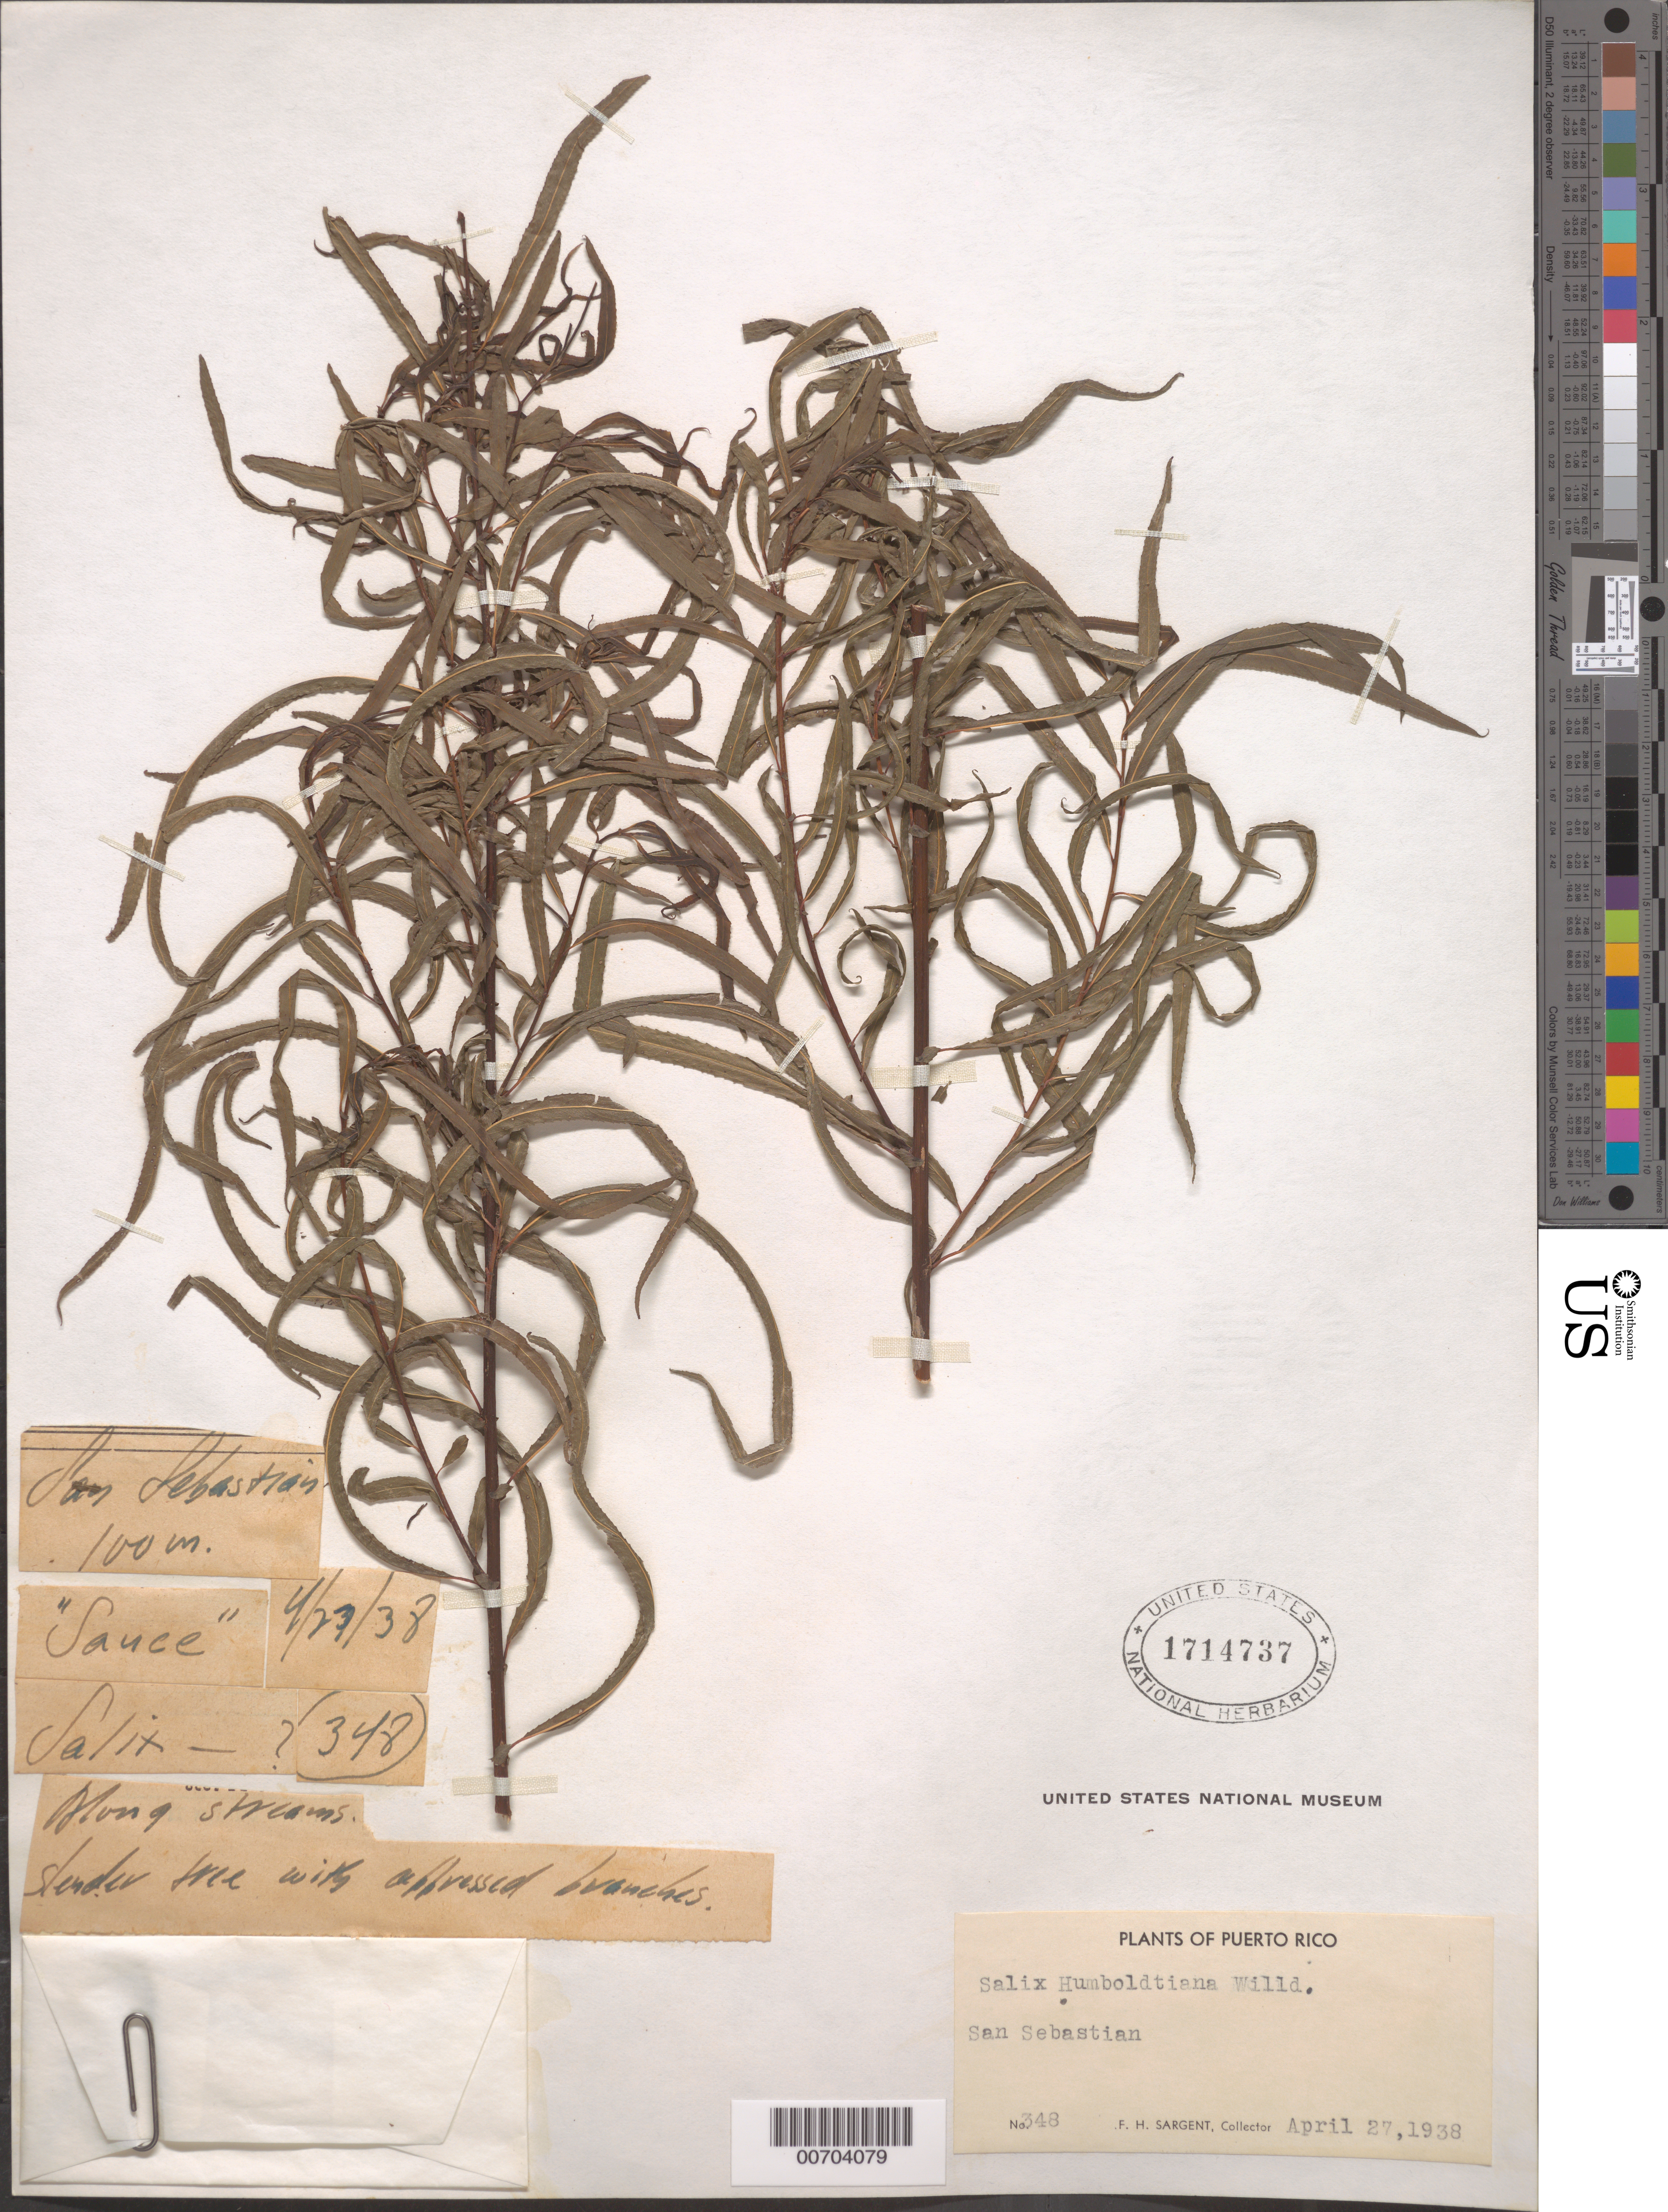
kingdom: Plantae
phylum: Tracheophyta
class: Magnoliopsida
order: Malpighiales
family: Salicaceae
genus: Salix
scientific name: Salix humboldtiana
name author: Willd.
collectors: F. H. Sargent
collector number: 348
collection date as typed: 27 Apr 1938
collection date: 1938-04-27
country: Puerto Rico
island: Greater Antilles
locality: San Sebastian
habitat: Along streams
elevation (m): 100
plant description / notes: Common name: sauce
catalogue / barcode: US 1714737